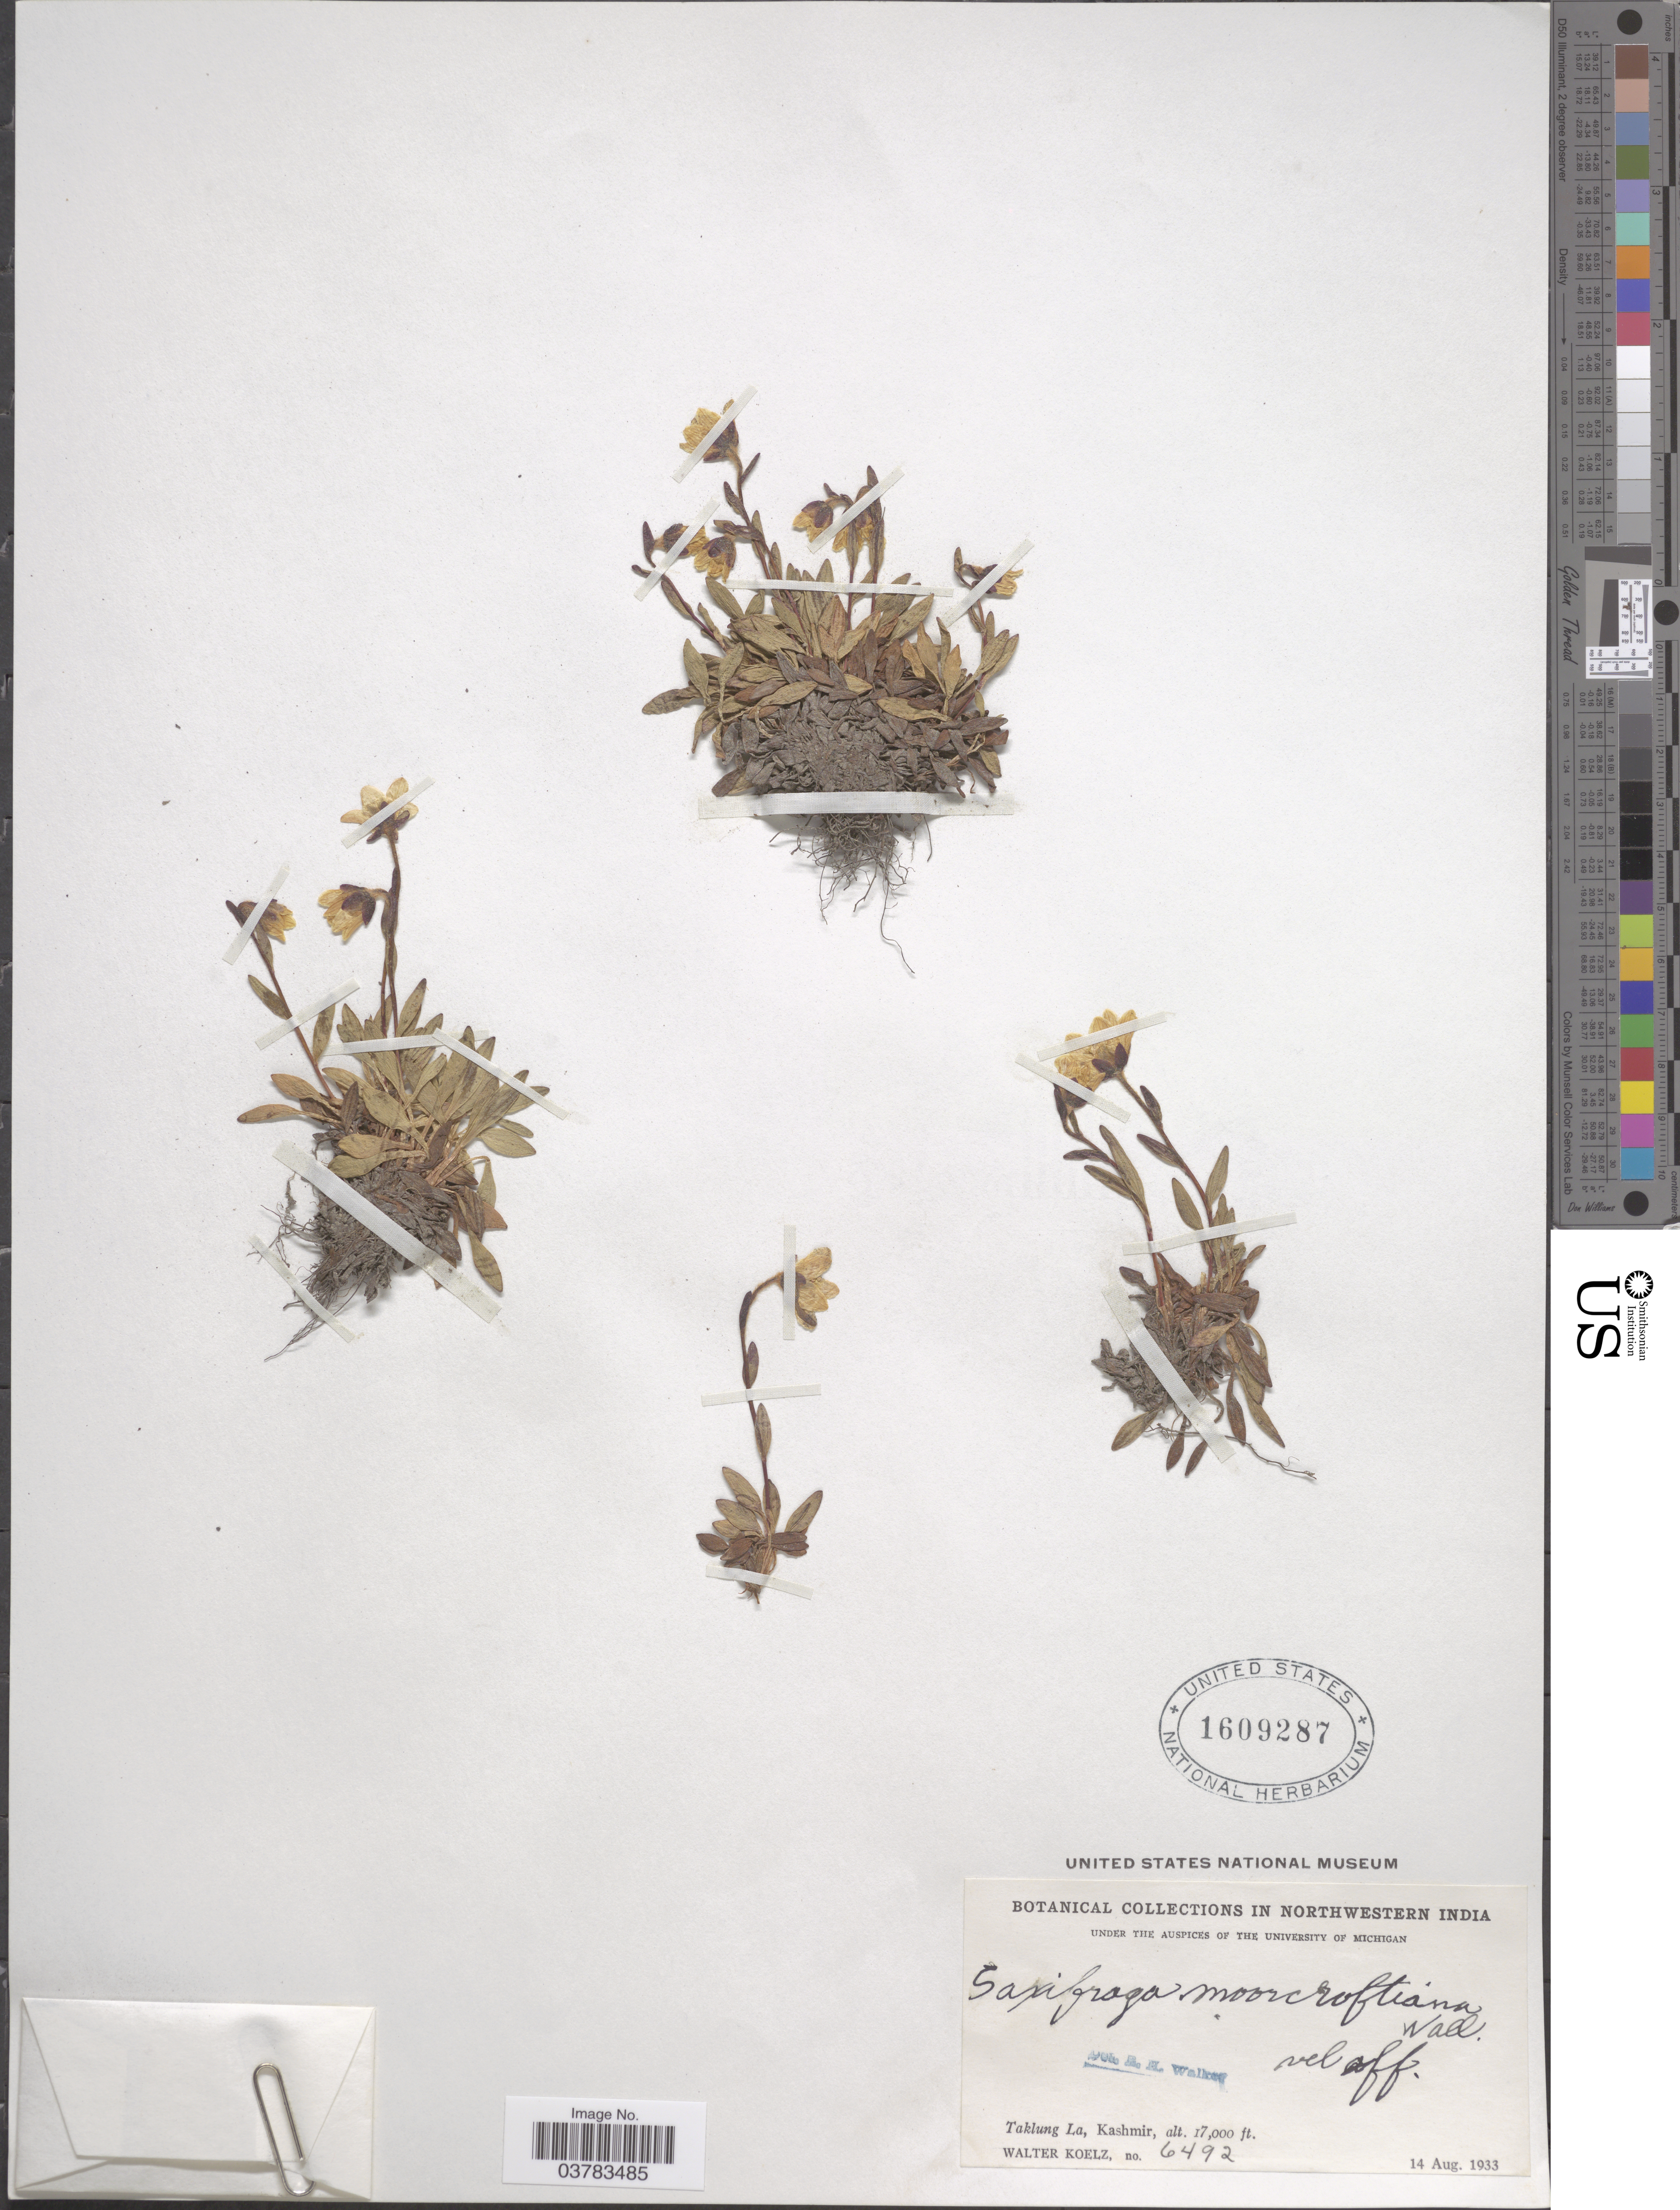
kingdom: Plantae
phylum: Tracheophyta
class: Magnoliopsida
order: Saxifragales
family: Saxifragaceae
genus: Saxifraga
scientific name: Saxifraga moorcroftiana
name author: (Ser.) Wall. ex Sternb.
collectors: W. N. Koelz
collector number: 6492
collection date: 1933-08-14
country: India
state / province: Jammu and Kashmir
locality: Northwestern India. Taklung La, Kashmir.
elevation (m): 5182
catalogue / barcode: US 1609287